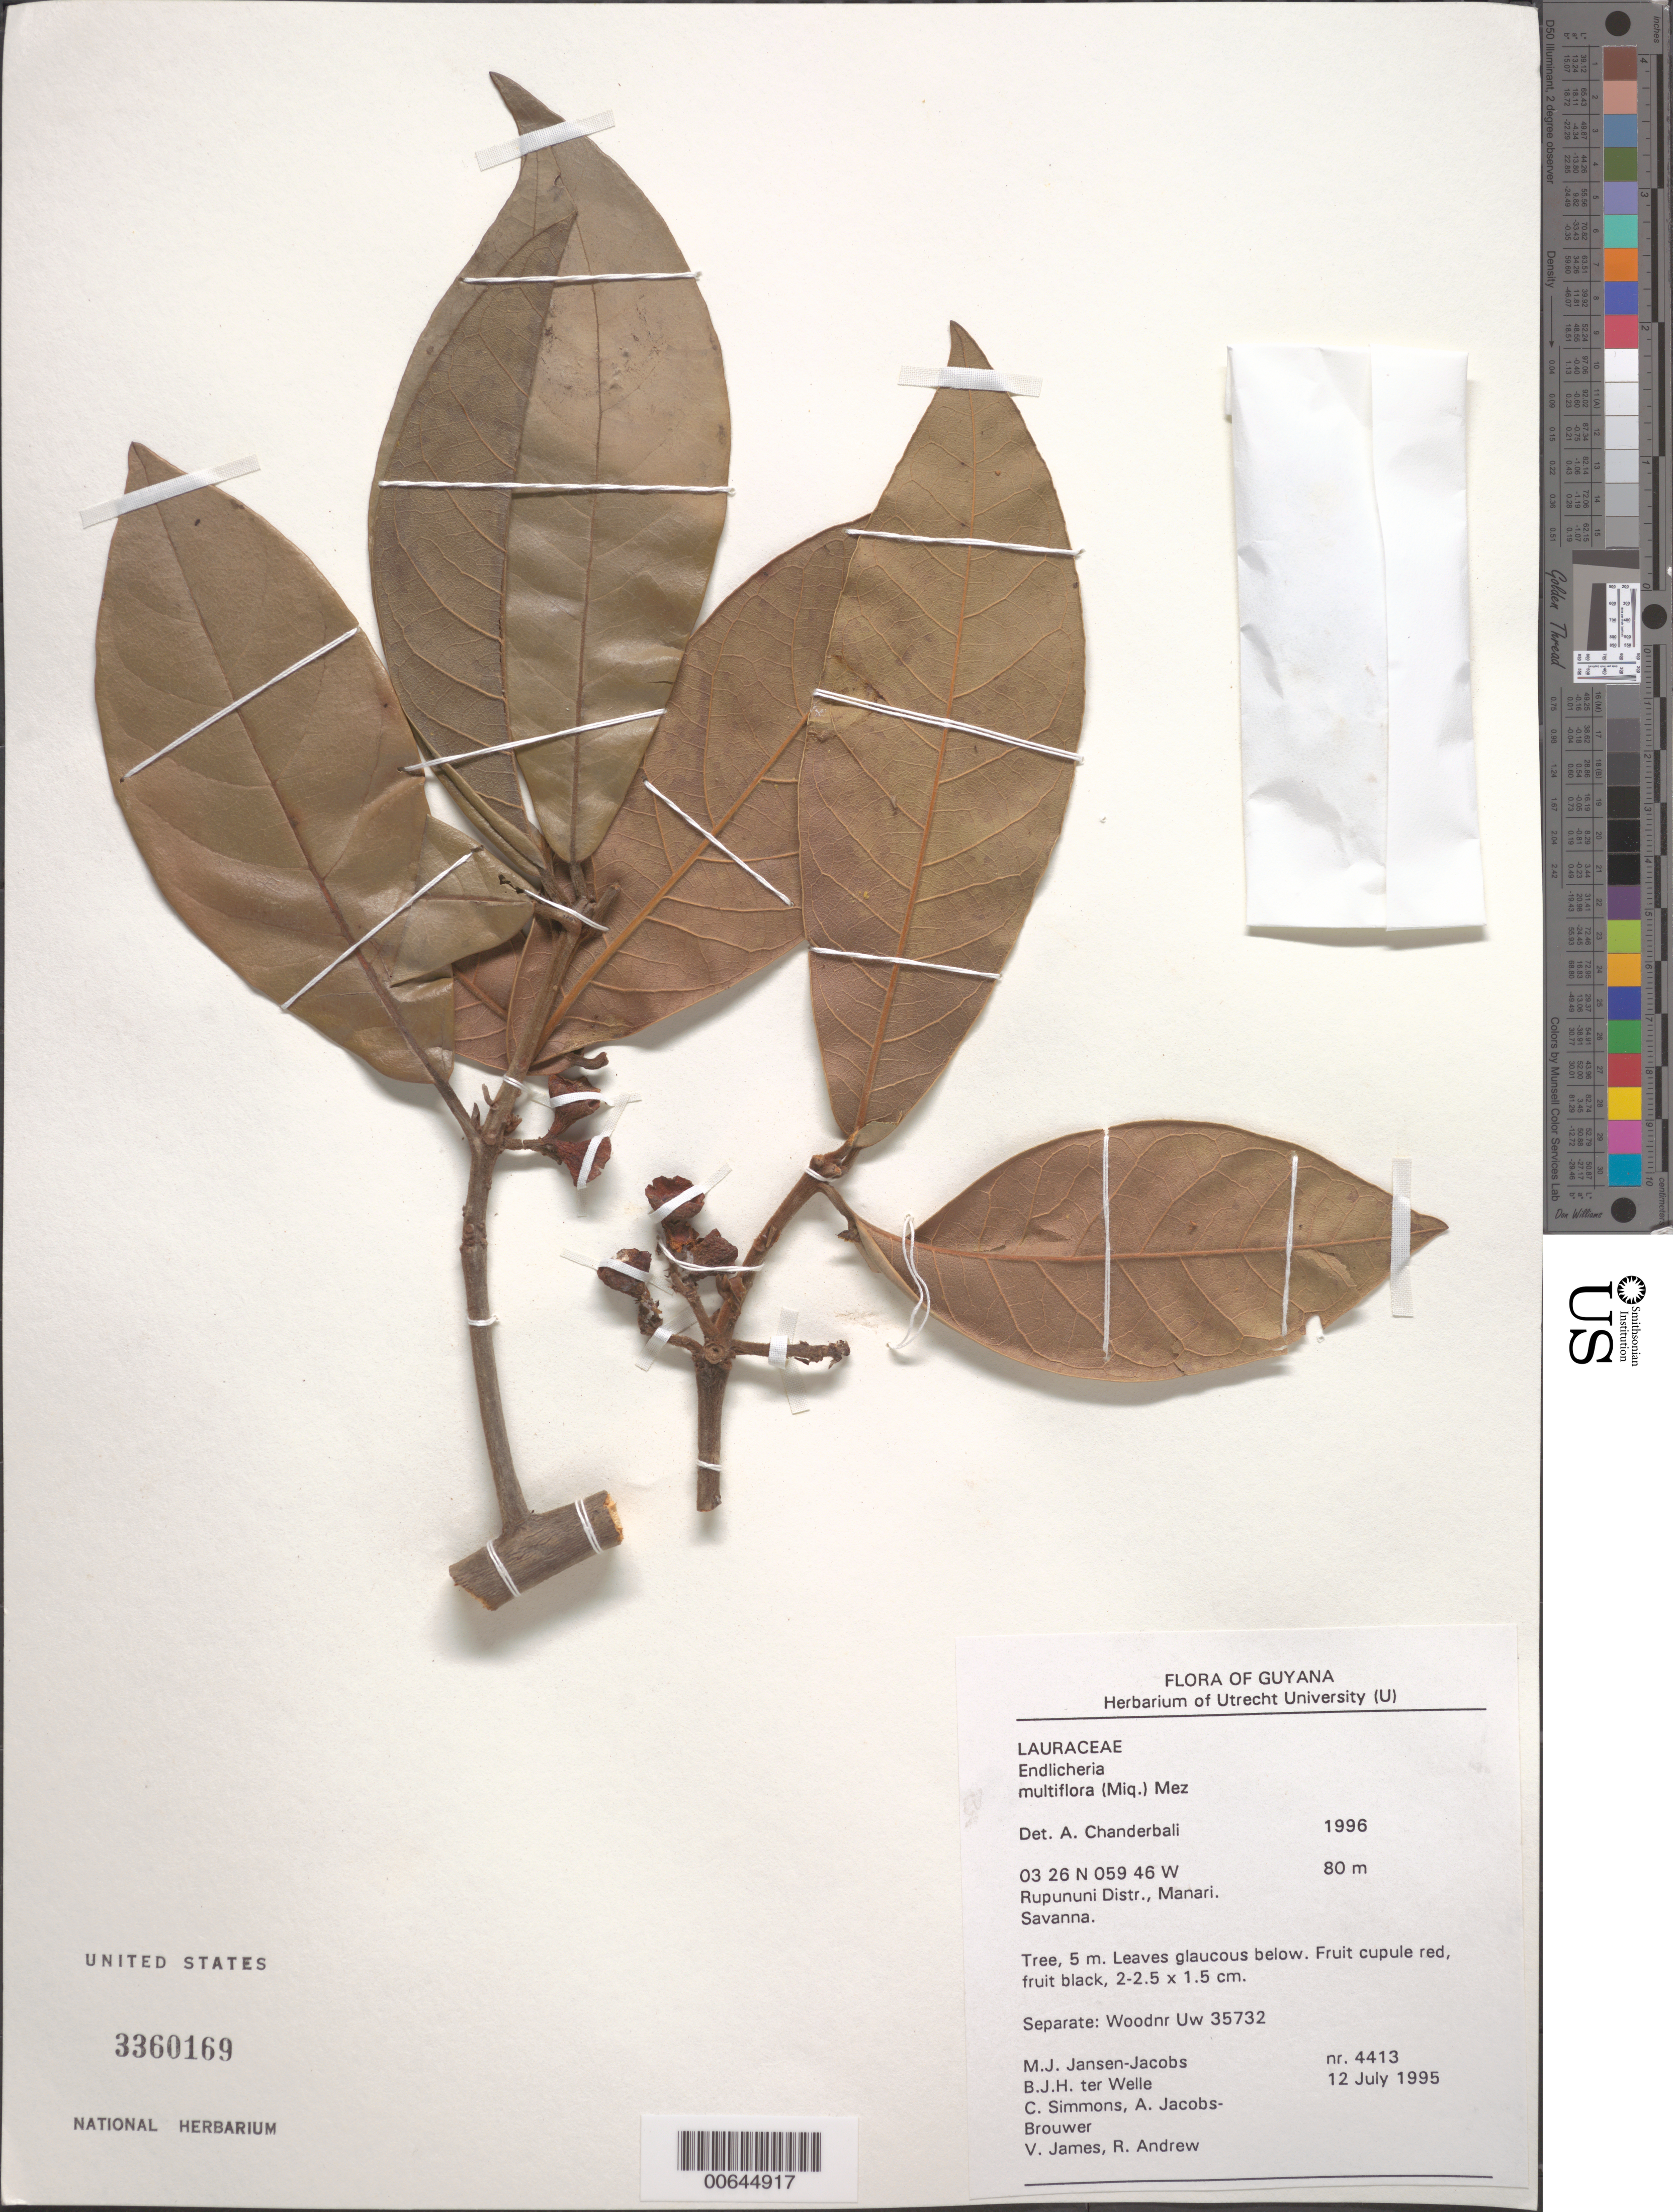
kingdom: Plantae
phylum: Tracheophyta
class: Magnoliopsida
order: Laurales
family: Lauraceae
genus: Endlicheria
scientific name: Endlicheria mulitflora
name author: (Micx.) Mez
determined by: Chanderbali, Andre Shashi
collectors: M. J. Jansen-Jacobs, B. Welle, C. Simmons, A. Jacobs-Brouwer, V. James & R. Andrew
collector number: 4413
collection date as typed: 12-Jul-95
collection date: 1995-07-12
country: Guyana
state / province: U. Takutu-U. Essequibo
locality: Manari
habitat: Savanna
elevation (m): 80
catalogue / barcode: US 3360169